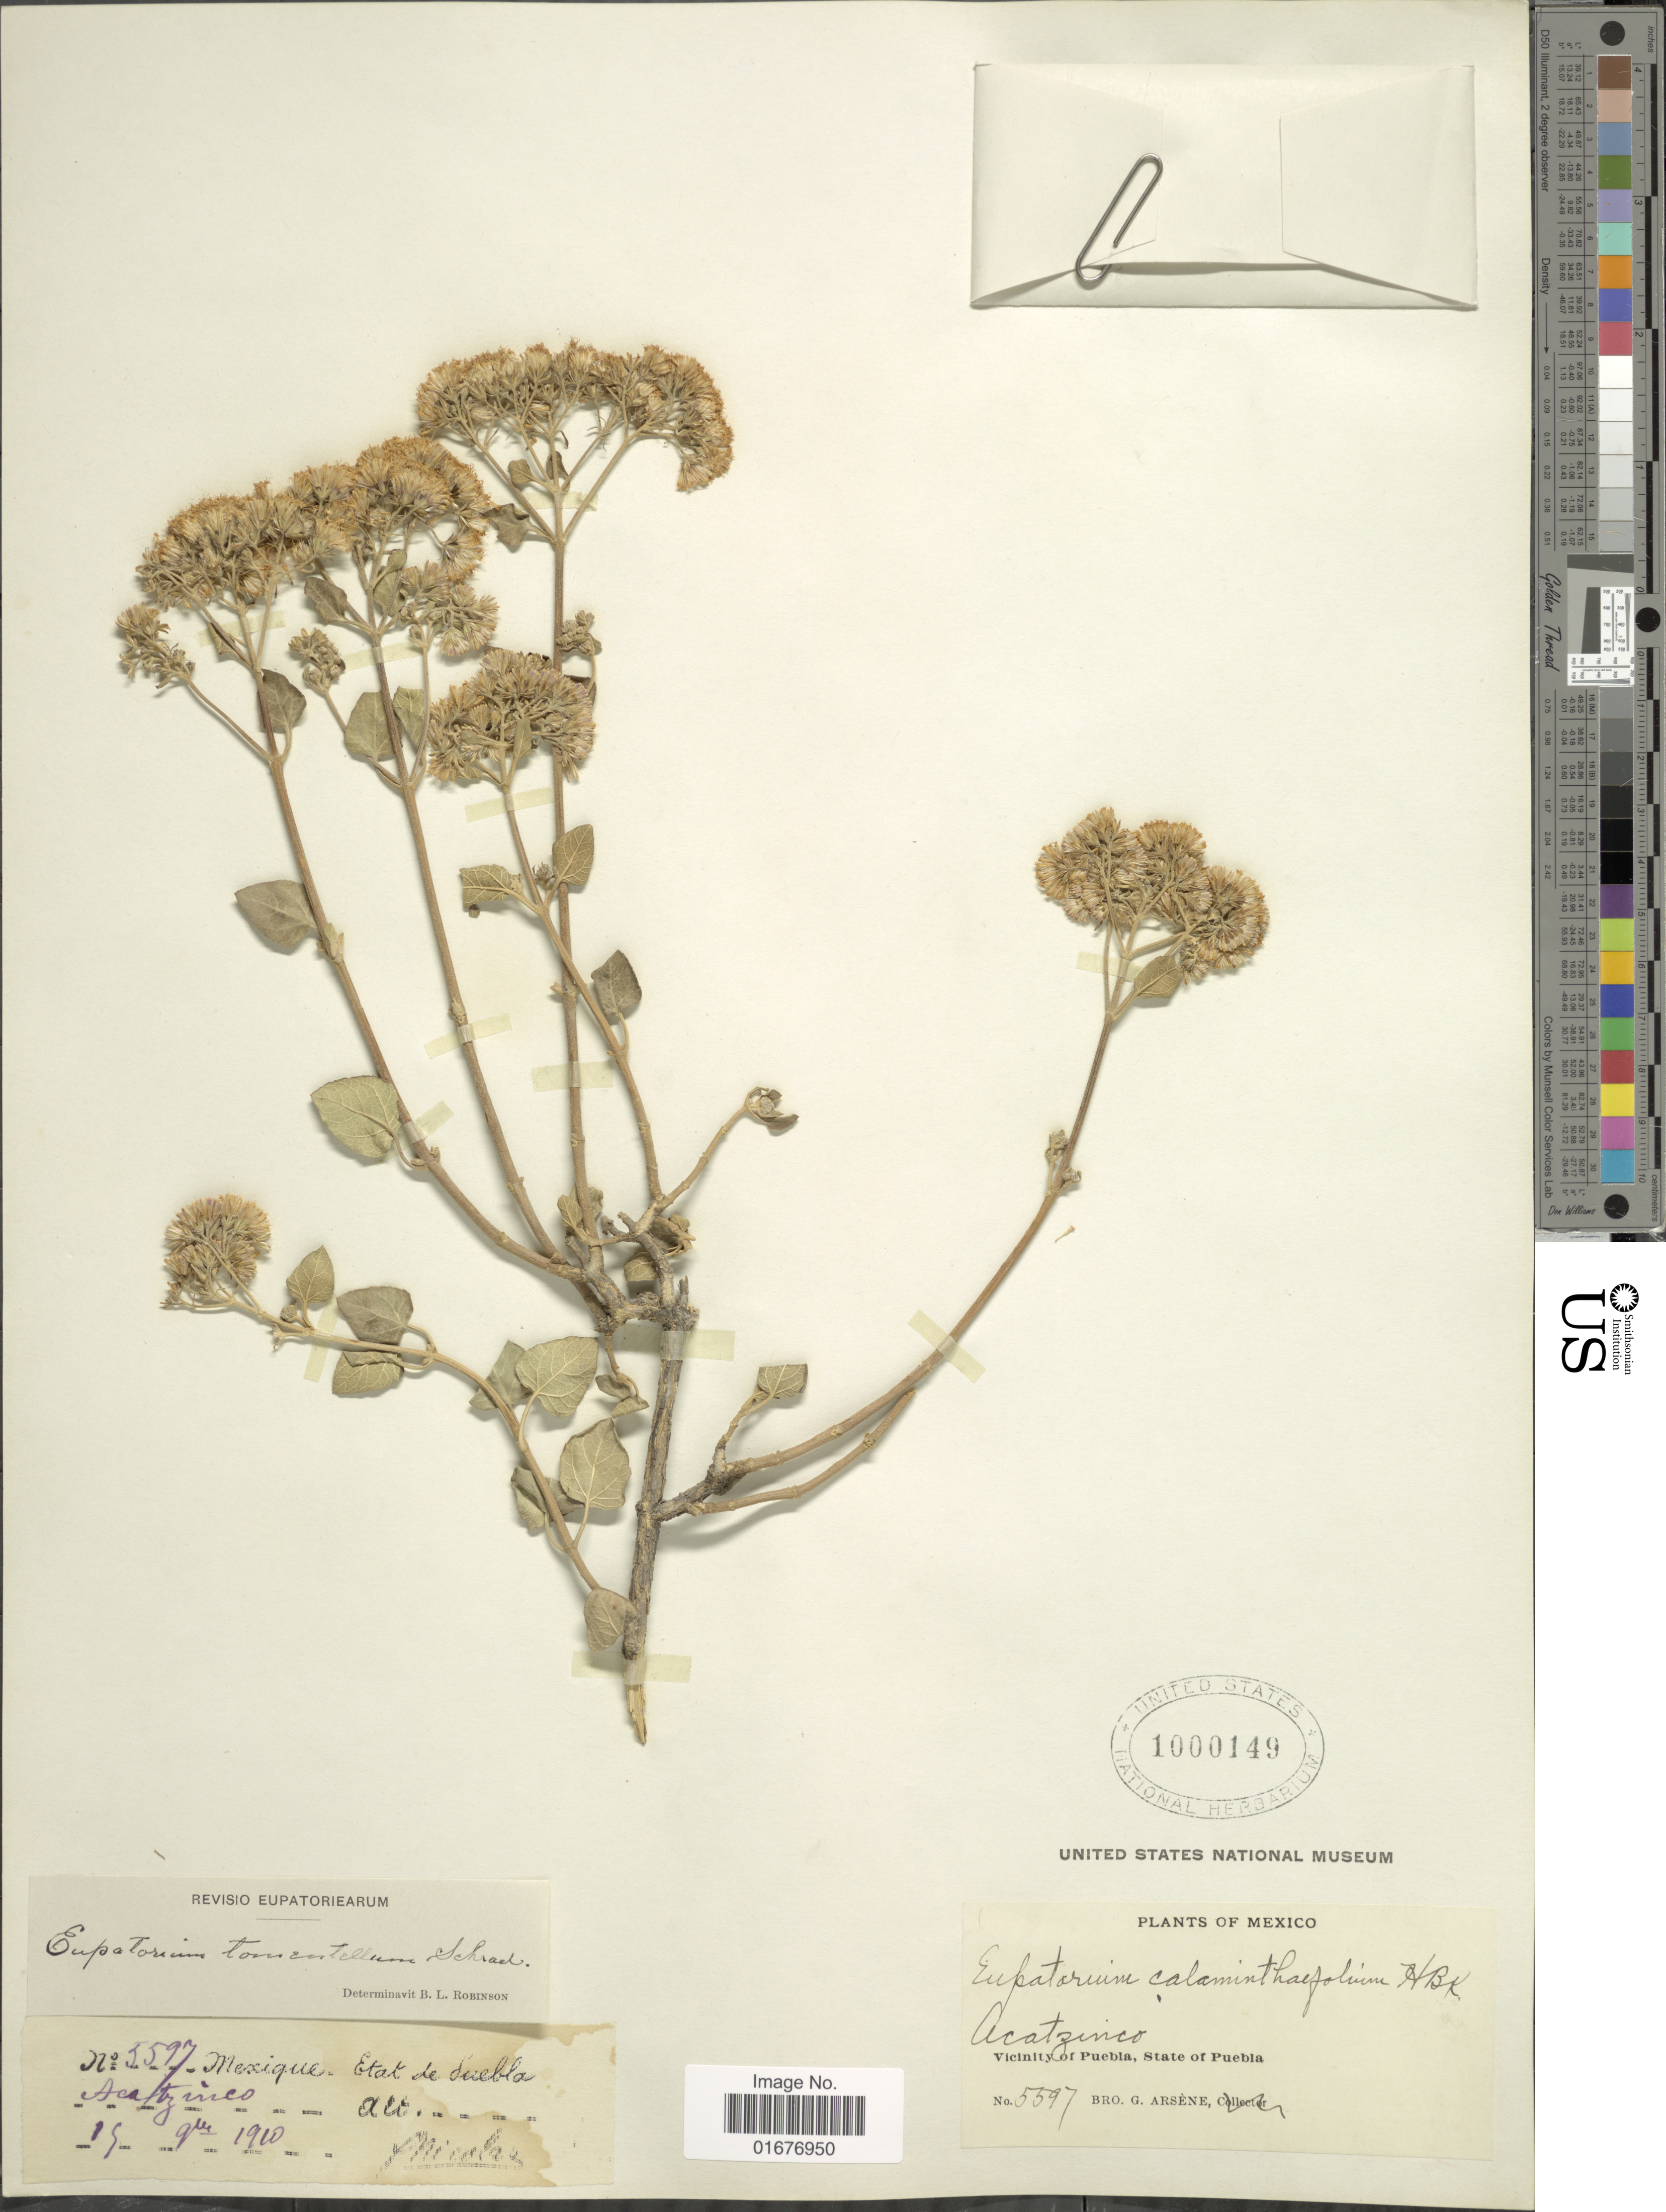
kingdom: Plantae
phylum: Tracheophyta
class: Magnoliopsida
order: Asterales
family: Asteraceae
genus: Ageratina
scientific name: Ageratina tomentella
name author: (Schrad.) R.M. King & H. Rob.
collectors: Bro. G. Arsène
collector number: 5597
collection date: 1910-09-15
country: Mexico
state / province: Puebla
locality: Acatzinco, Vicinity of Puebla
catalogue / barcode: US 1000149